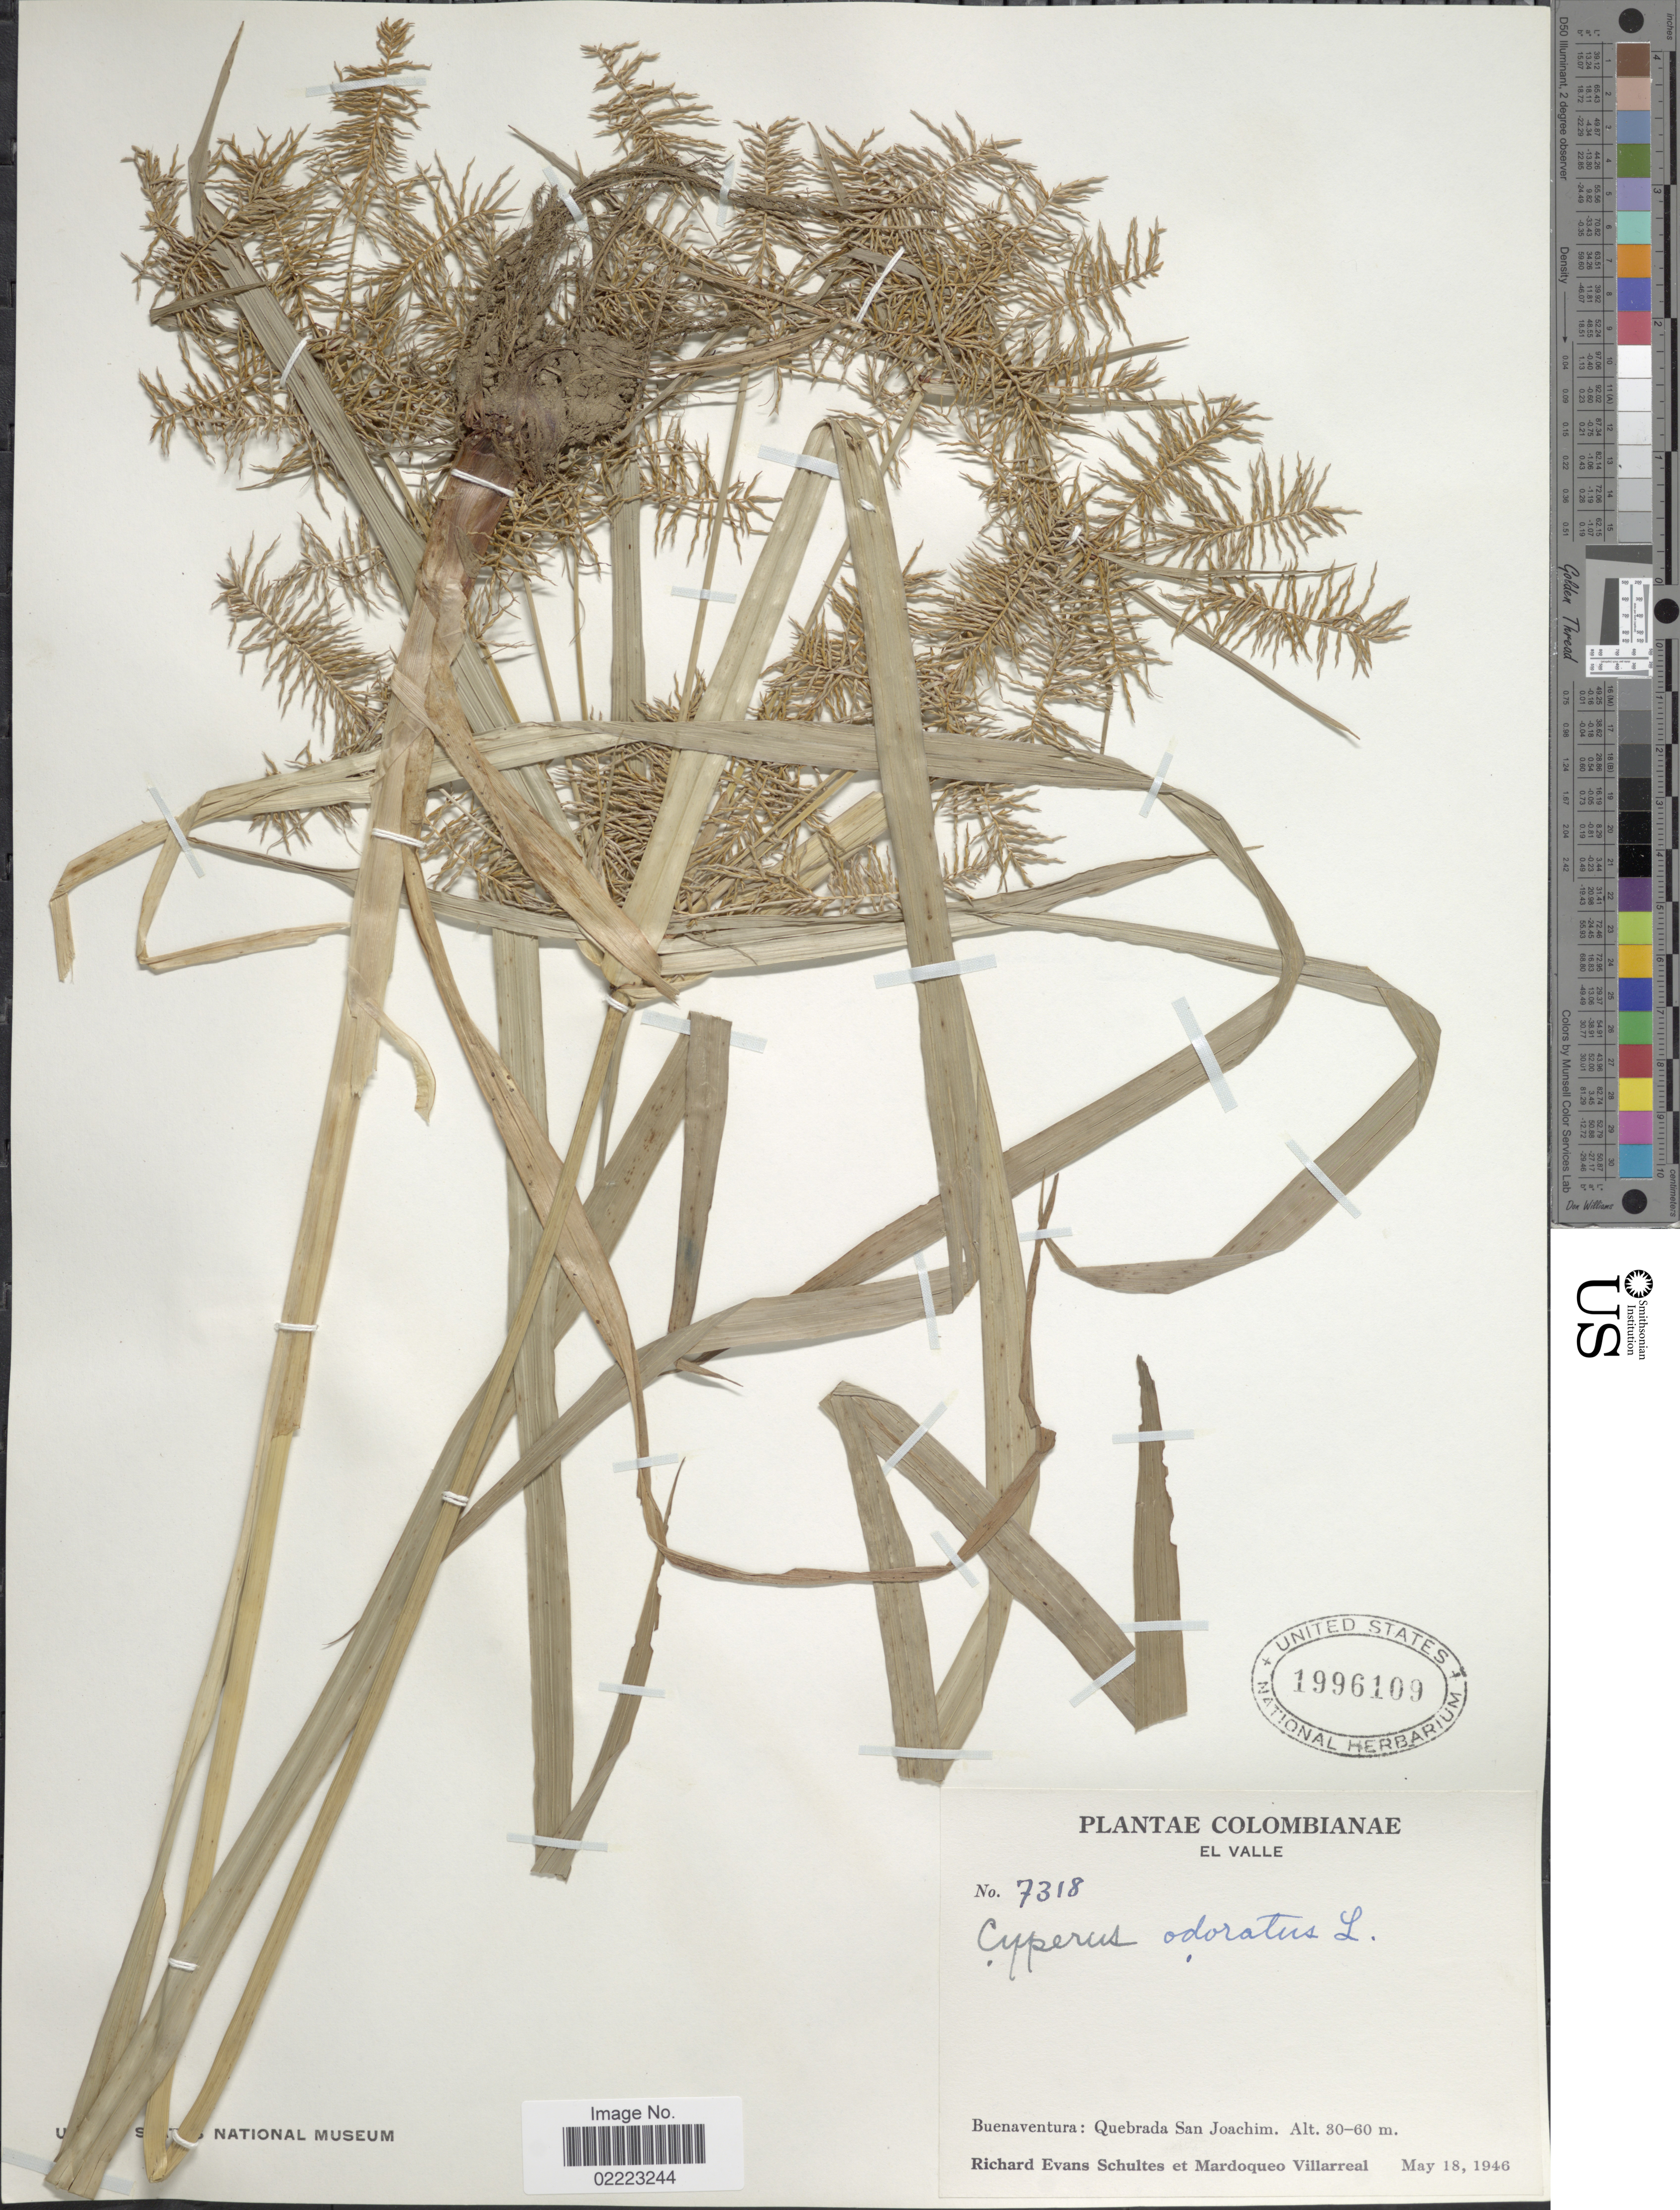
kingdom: Plantae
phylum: Tracheophyta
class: Liliopsida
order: Poales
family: Cyperaceae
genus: Cyperus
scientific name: Cyperus odoratus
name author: L.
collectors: R. E. Schultes & M. Villareal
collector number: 7318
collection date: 1946-05-18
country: Colombia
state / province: Valle del Cauca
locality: El Valle, Buenaventura: Quebrada San Joachim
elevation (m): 30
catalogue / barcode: US 1996109